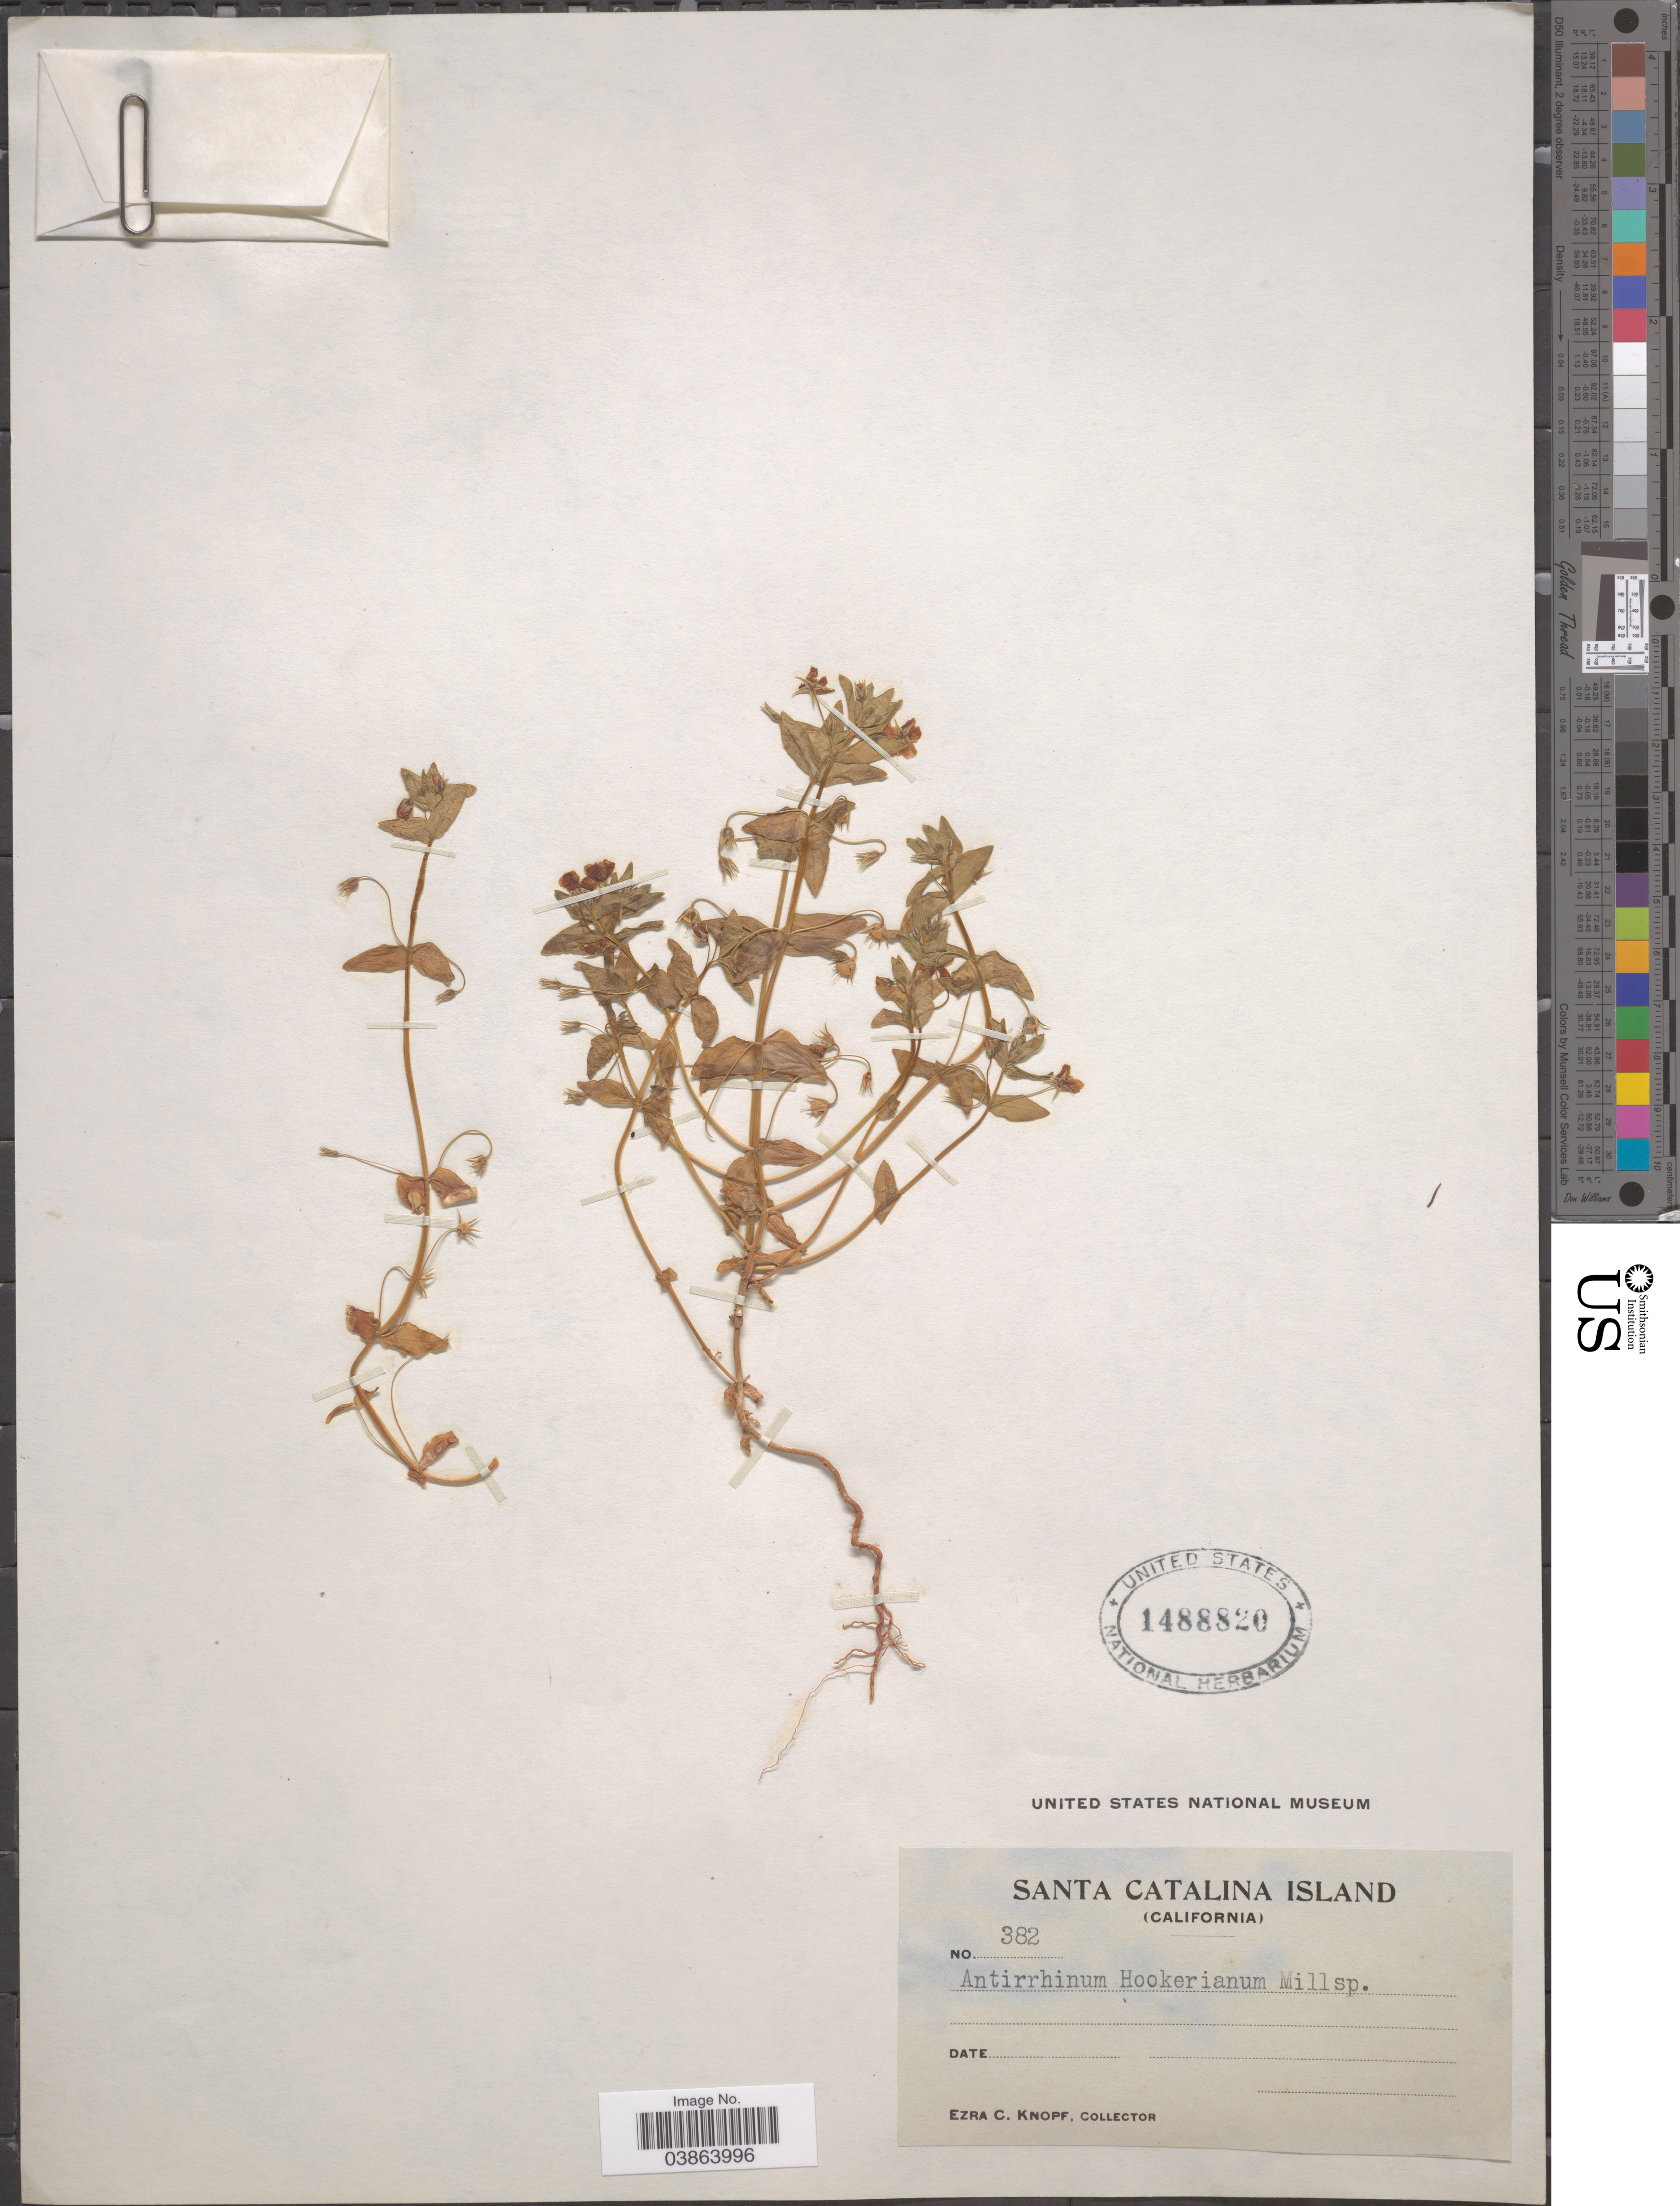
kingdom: Plantae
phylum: Tracheophyta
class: Magnoliopsida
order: Lamiales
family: Plantaginaceae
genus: Neogaerrhinum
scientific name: Neogaerrhinum strictum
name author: (Hook. & Arn.) Rothm.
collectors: E. Knopf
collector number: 382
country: United States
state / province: California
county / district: Los Angeles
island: Santa Catalina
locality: Santa Catalina Island.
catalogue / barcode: US 1488820